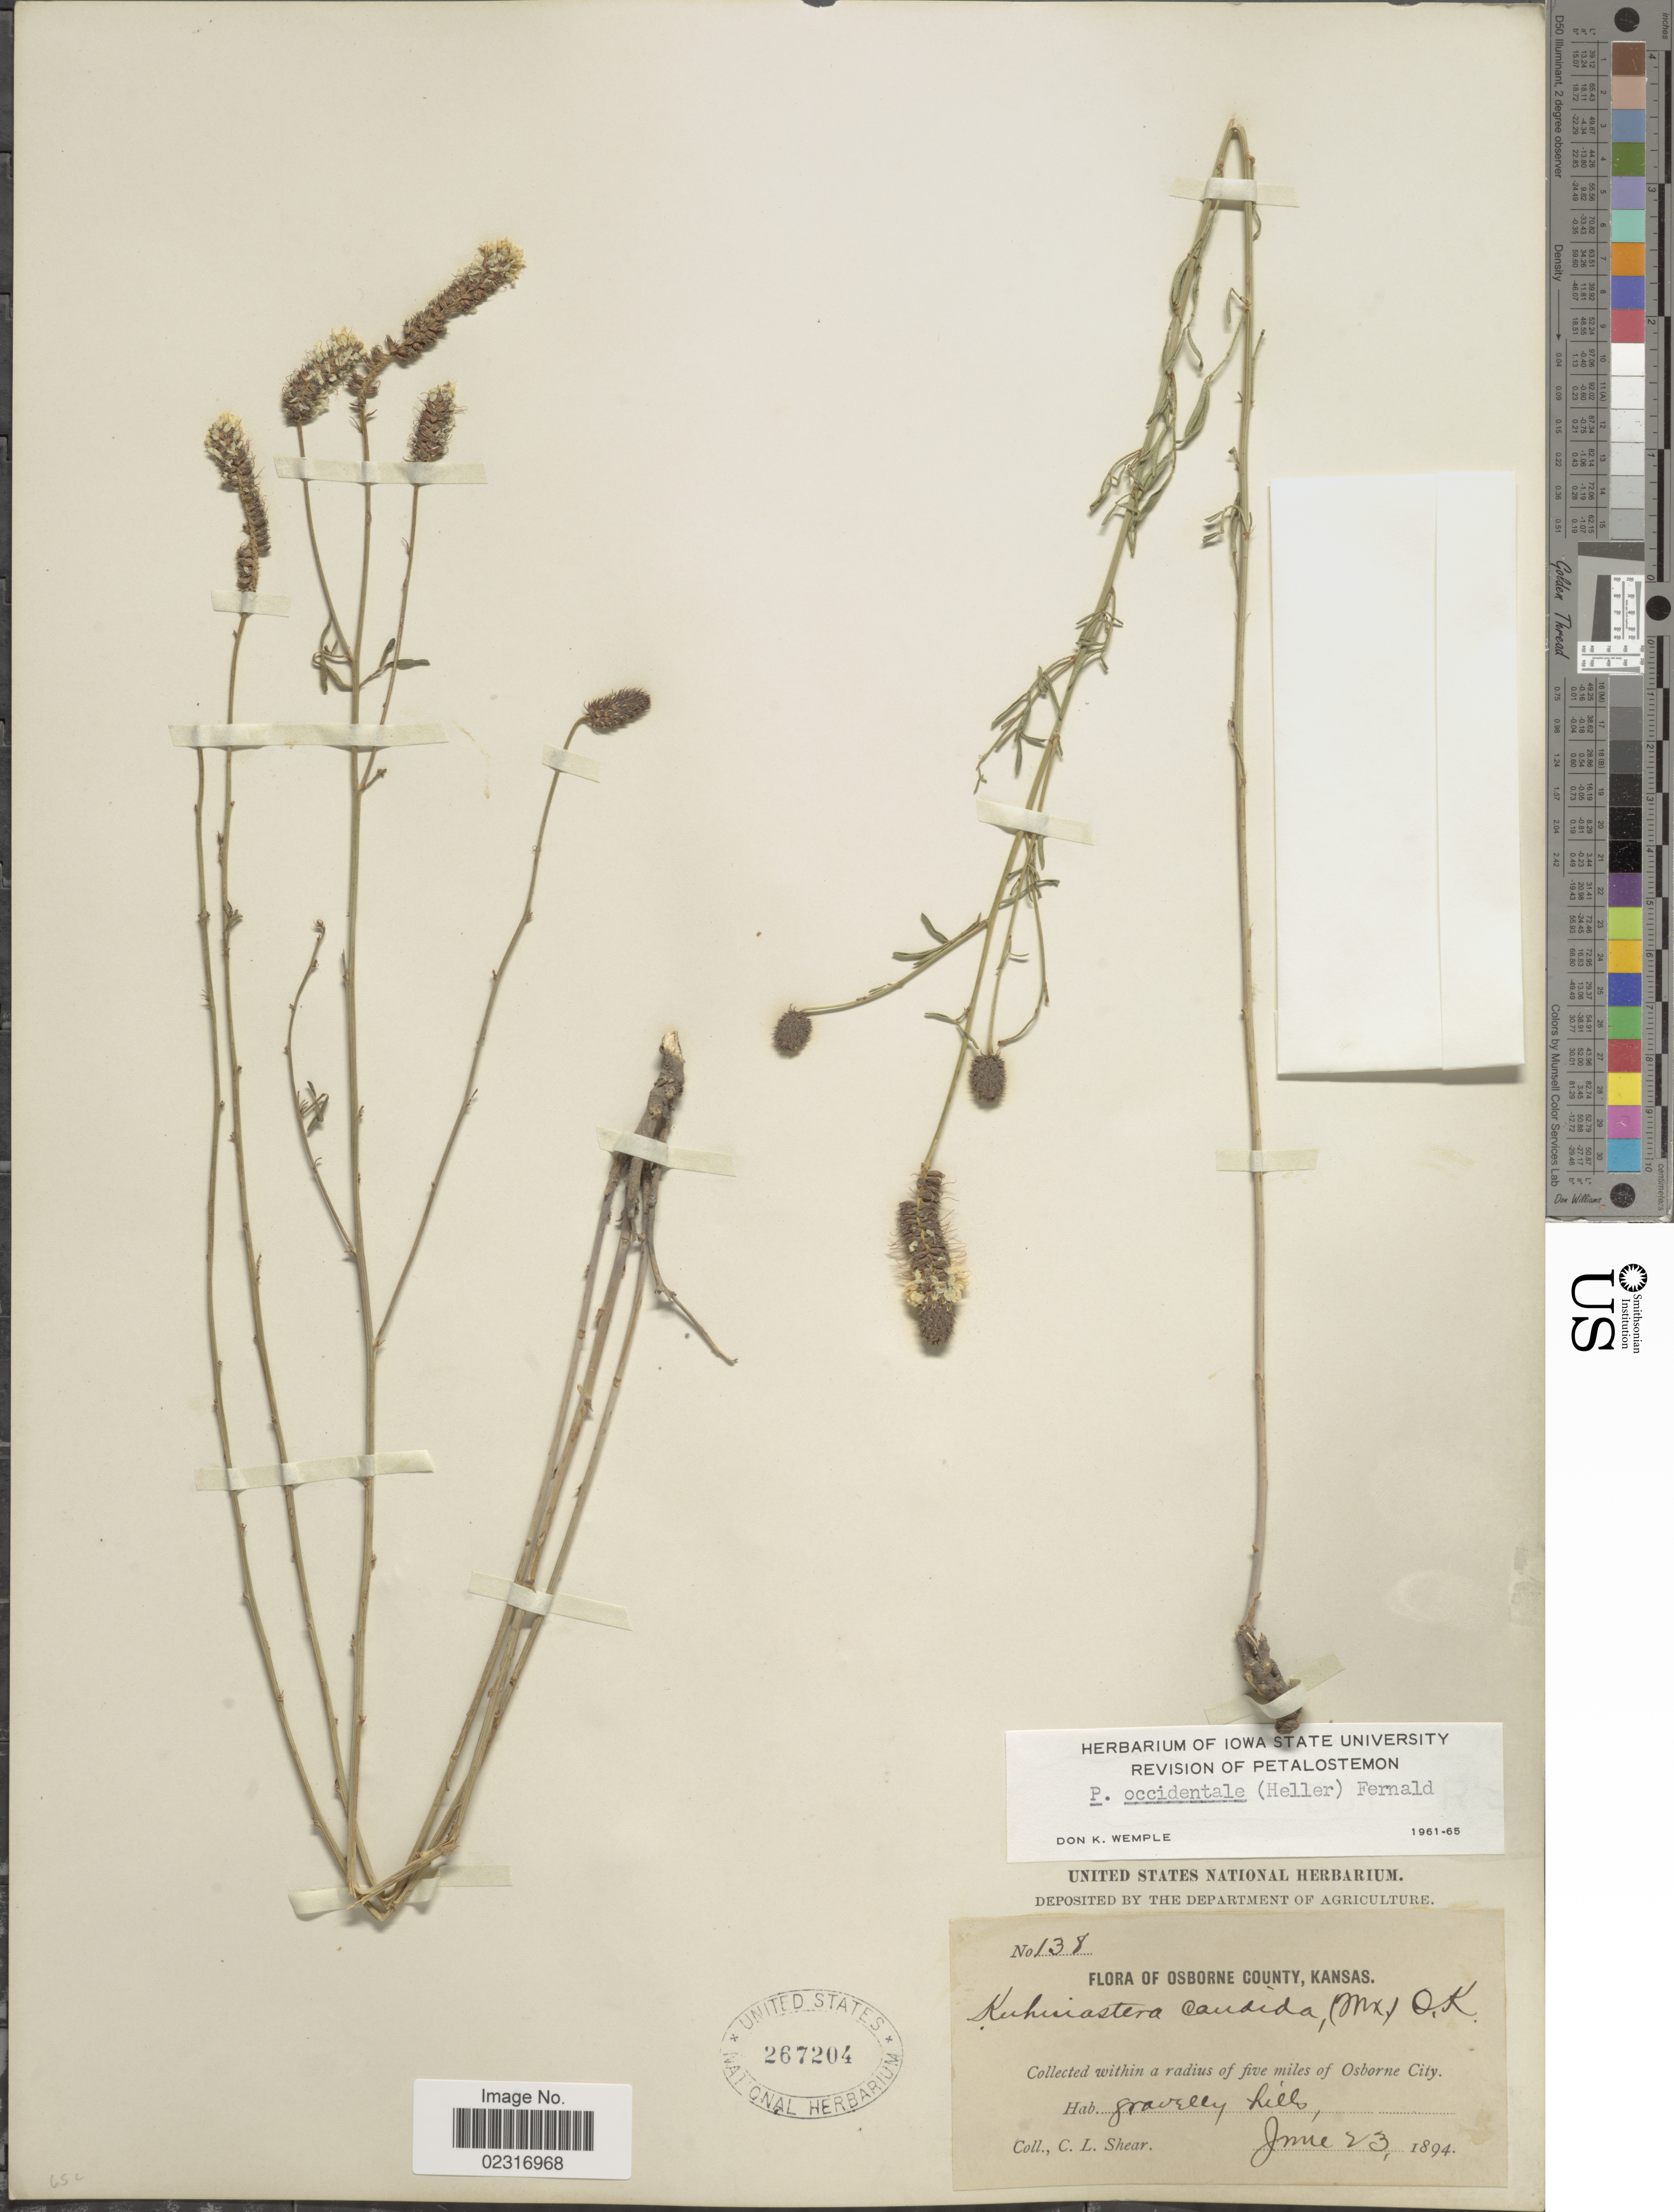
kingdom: Plantae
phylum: Tracheophyta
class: Magnoliopsida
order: Fabales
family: Fabaceae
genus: Dalea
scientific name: Dalea candida var. oligophylla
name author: (Torr) Shinners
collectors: C. L. Shear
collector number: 138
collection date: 1894-06-23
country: United States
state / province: Kansas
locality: Osborne County. within a radius of five miles of Osborne City.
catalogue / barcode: US 267204